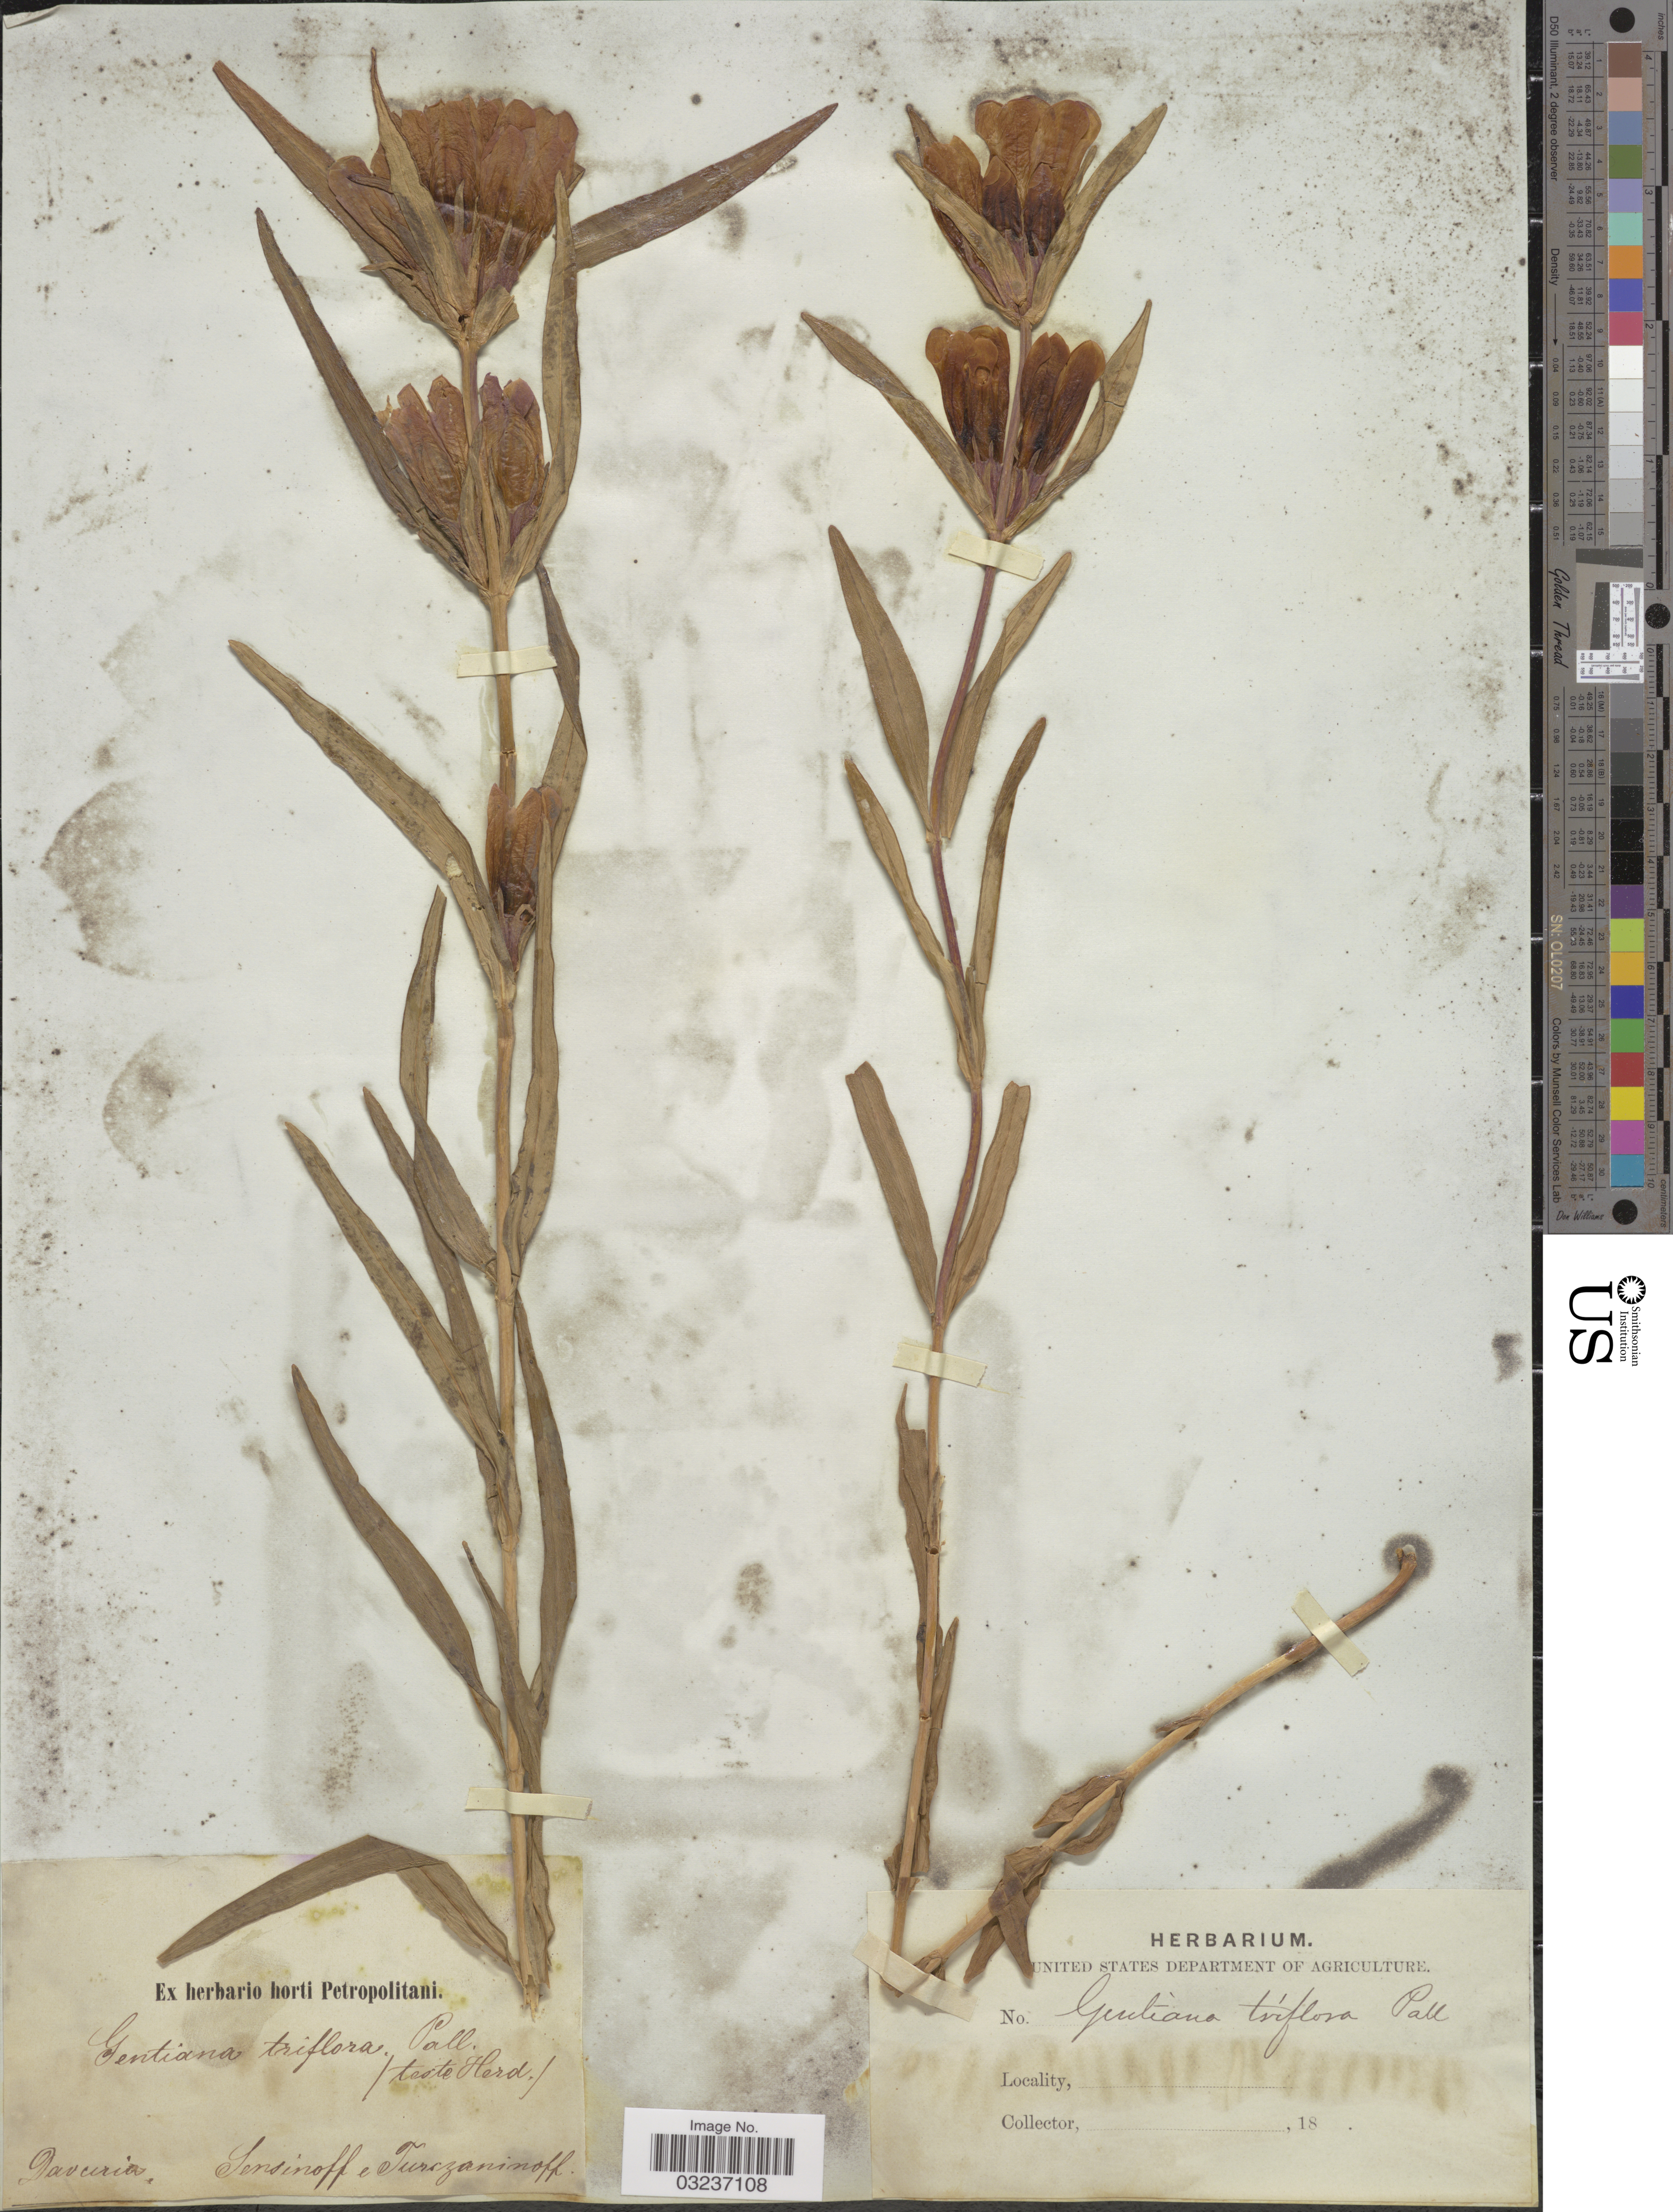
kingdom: Plantae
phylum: Tracheophyta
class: Magnoliopsida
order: Gentianales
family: Gentianaceae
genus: Gentiana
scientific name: Gentiana triflora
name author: Pall.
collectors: Sensinoff & N. Turczaninow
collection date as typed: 18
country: Russian Federation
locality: Davuria.